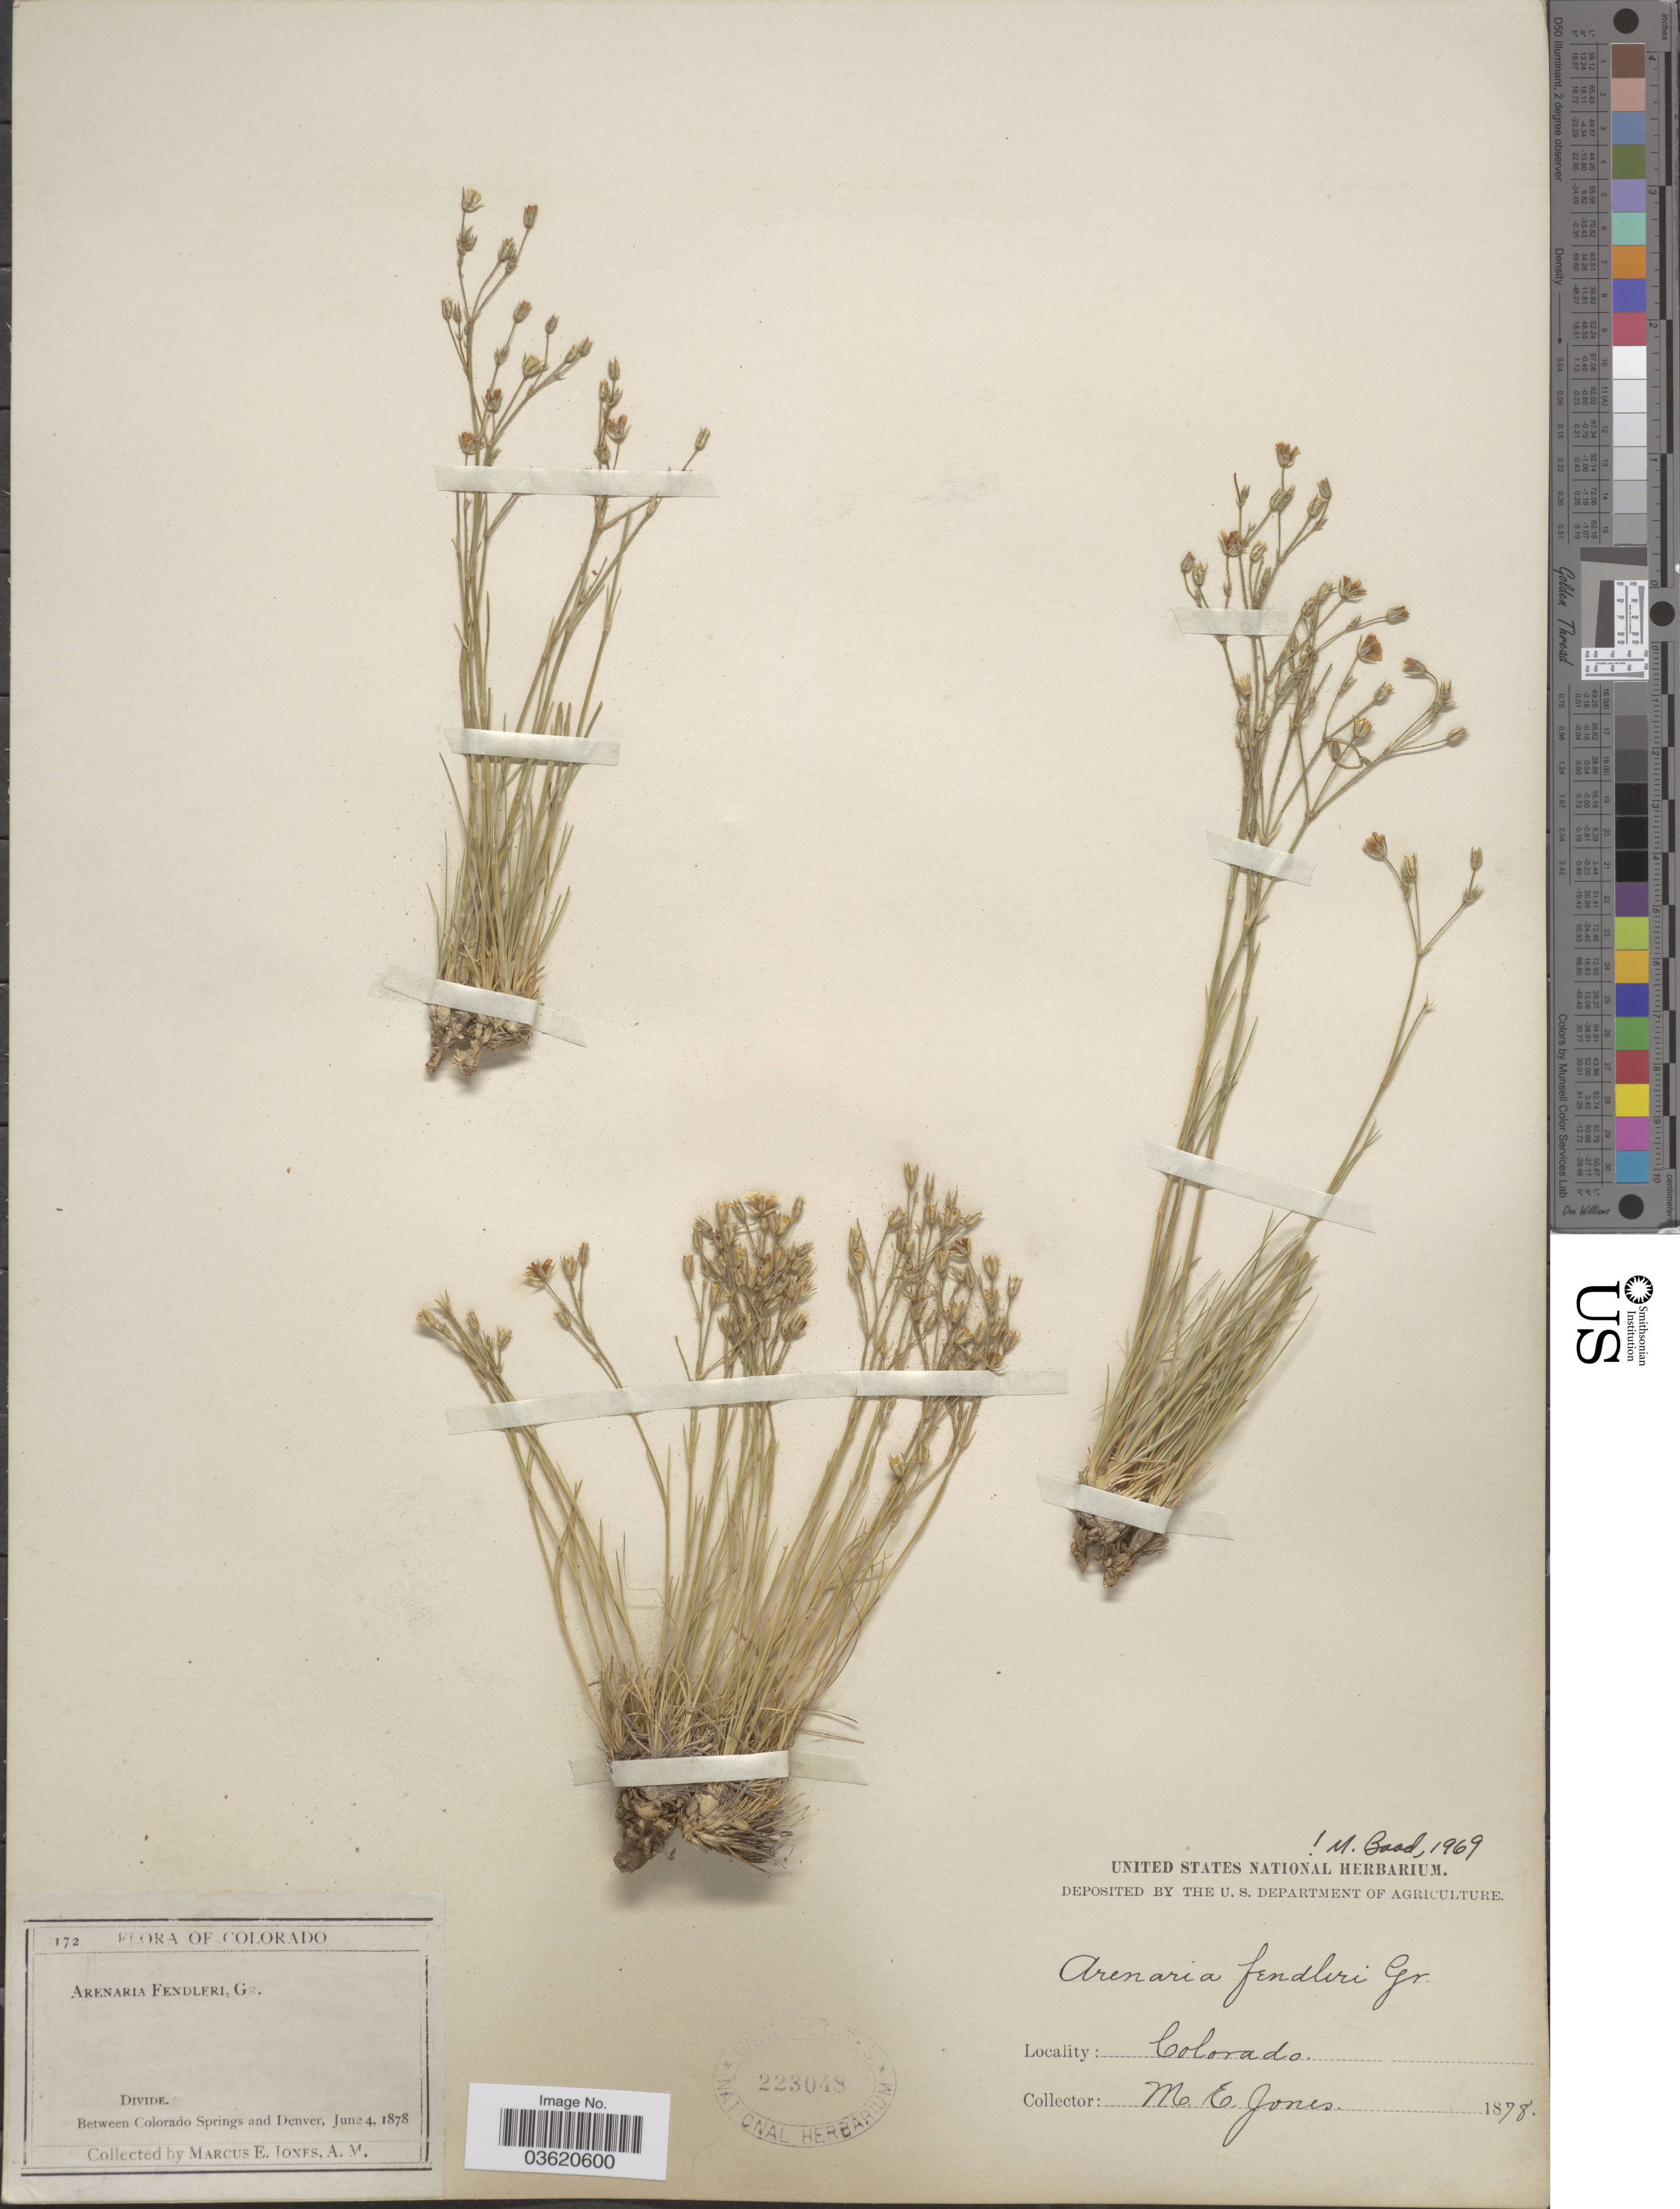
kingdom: Plantae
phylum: Tracheophyta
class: Magnoliopsida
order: Caryophyllales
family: Caryophyllaceae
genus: Eremogone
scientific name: Eremogone fendleri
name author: (A. Gray) Ikonn.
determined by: U.S. National Herbarium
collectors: M. E. Jones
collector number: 172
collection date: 1878-06-04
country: United States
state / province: Colorado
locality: Divide. Between Colorado Springs and Denver.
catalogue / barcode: US 223048